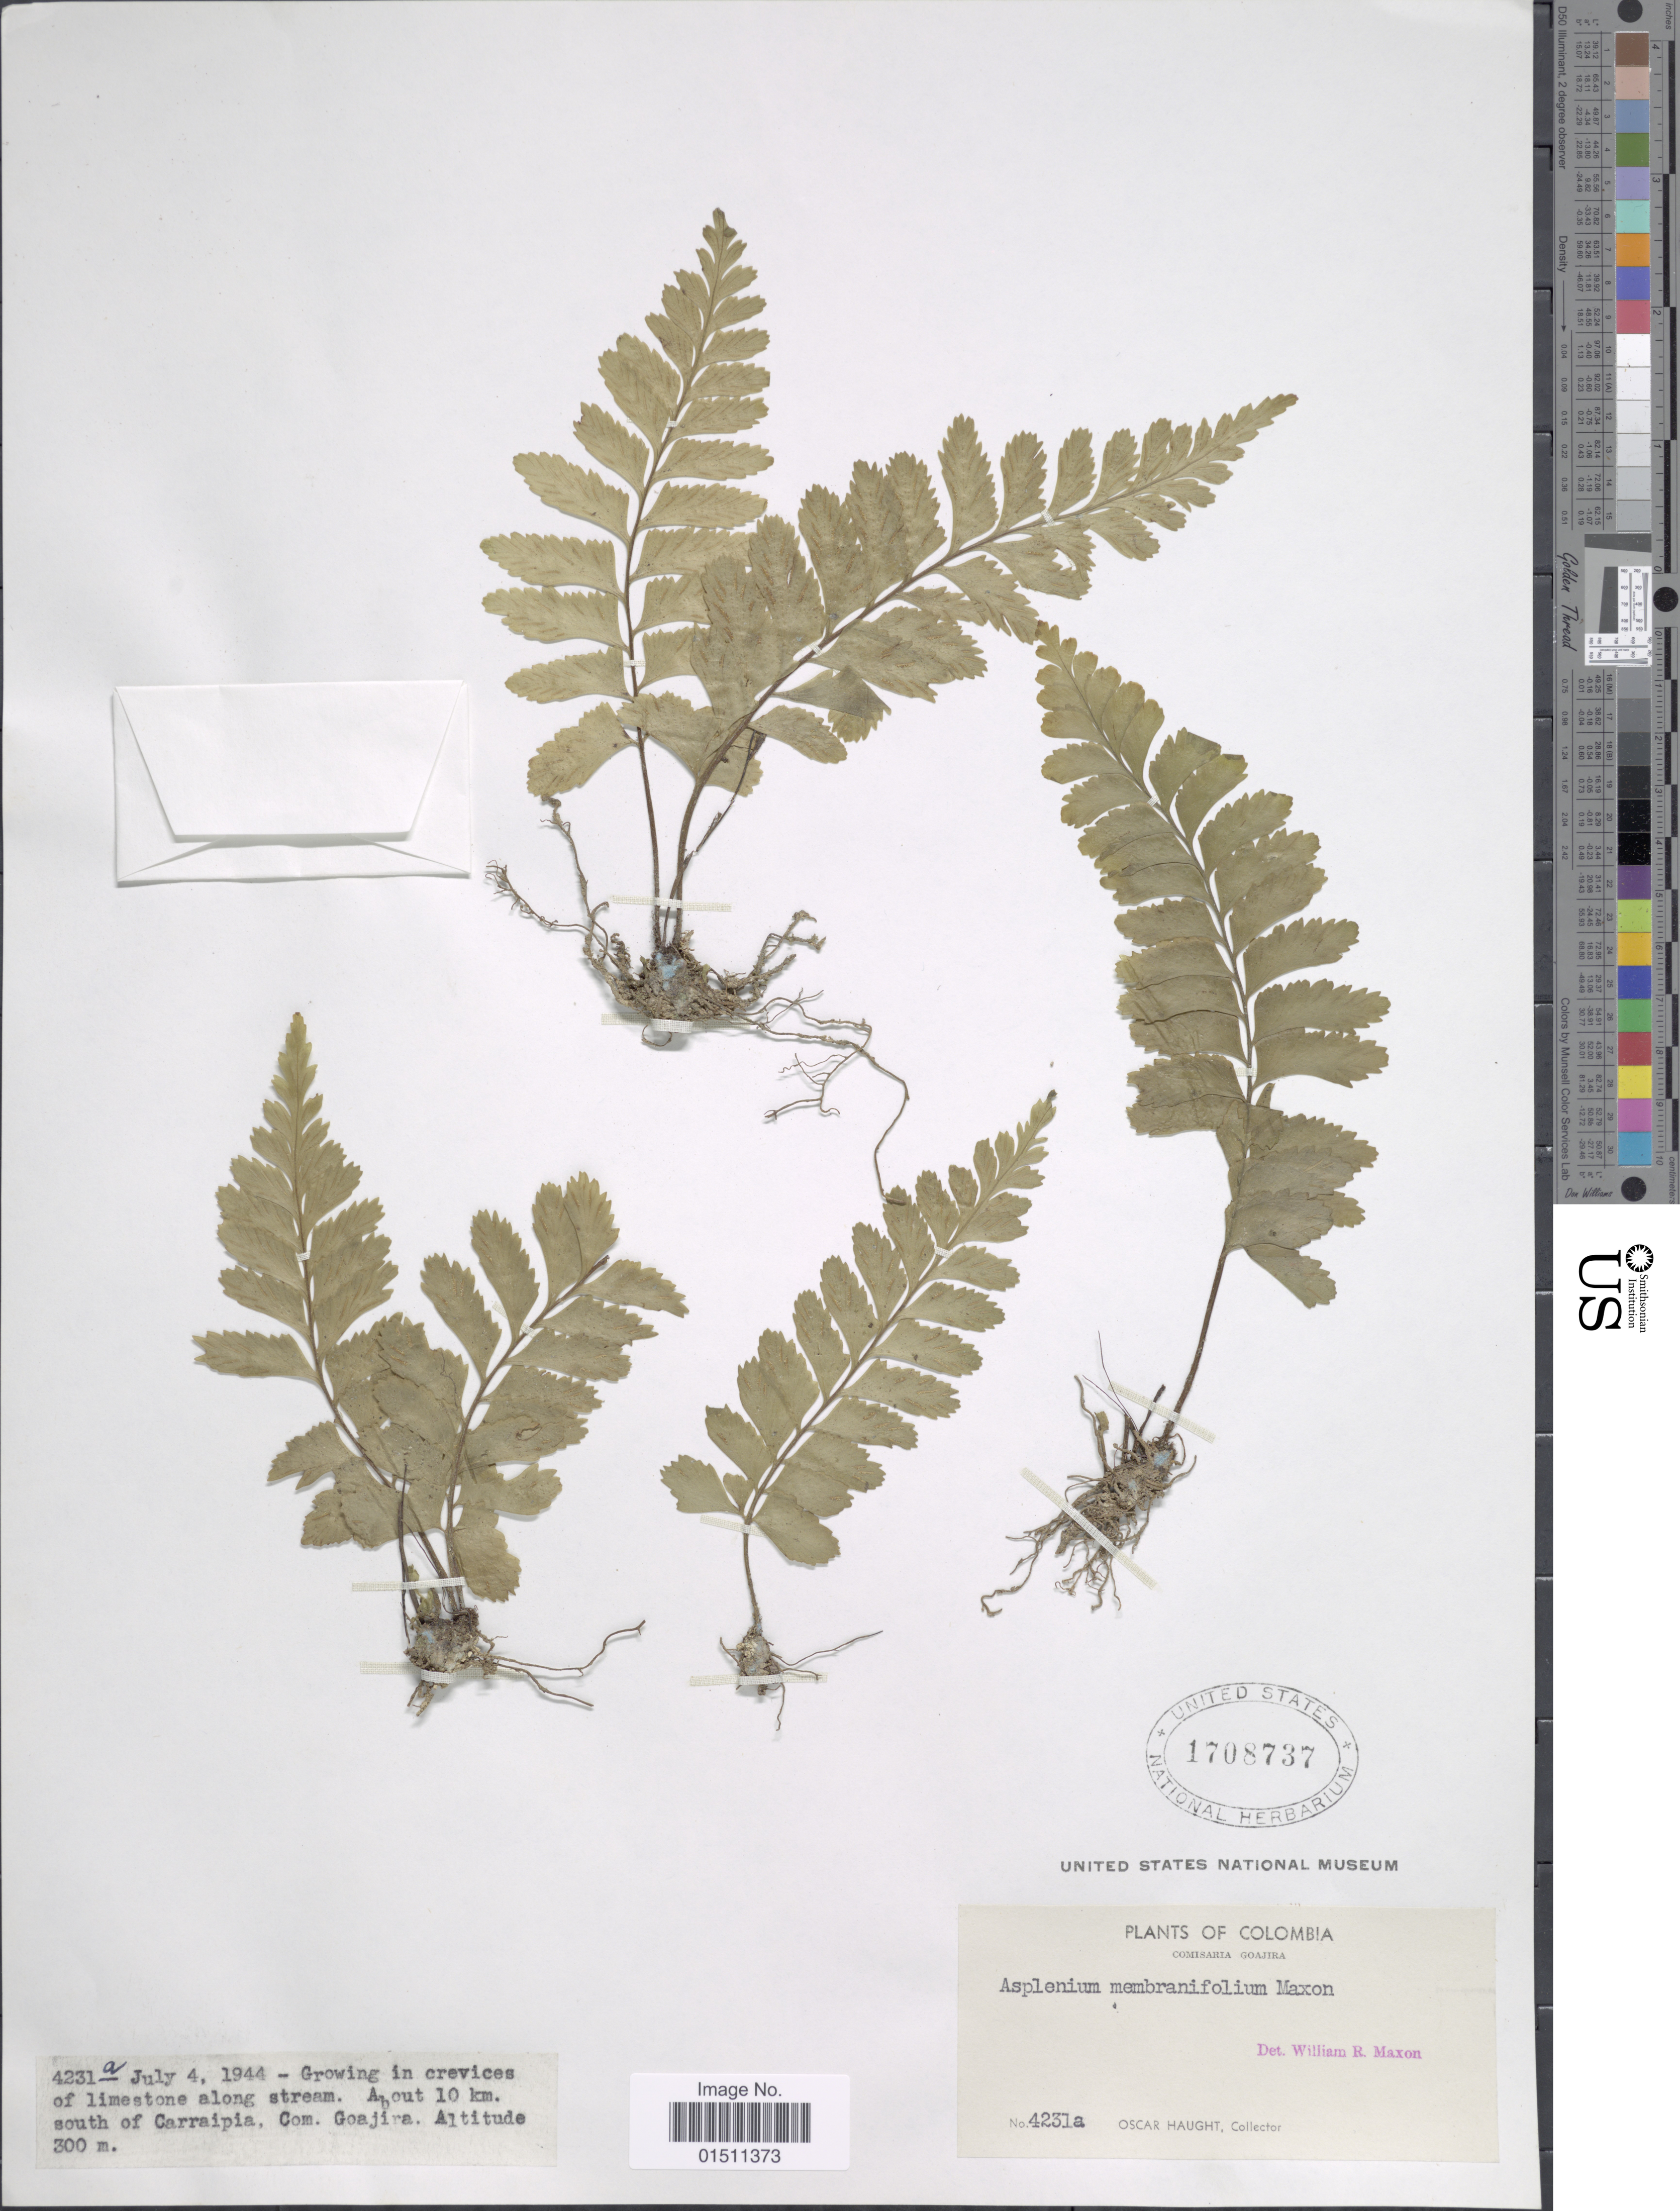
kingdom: Plantae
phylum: Tracheophyta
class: Polypodiopsida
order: Polypodiales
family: Aspleniaceae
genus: Asplenium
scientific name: Asplenium hoffmannii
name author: Hieron.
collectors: O. L. Haught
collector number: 4231a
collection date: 1944-07-04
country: Colombia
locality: Colombia, Comisaria Goajira, about 10 km. south of Carraipia, Com. Goajira.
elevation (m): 300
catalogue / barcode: US 1708737